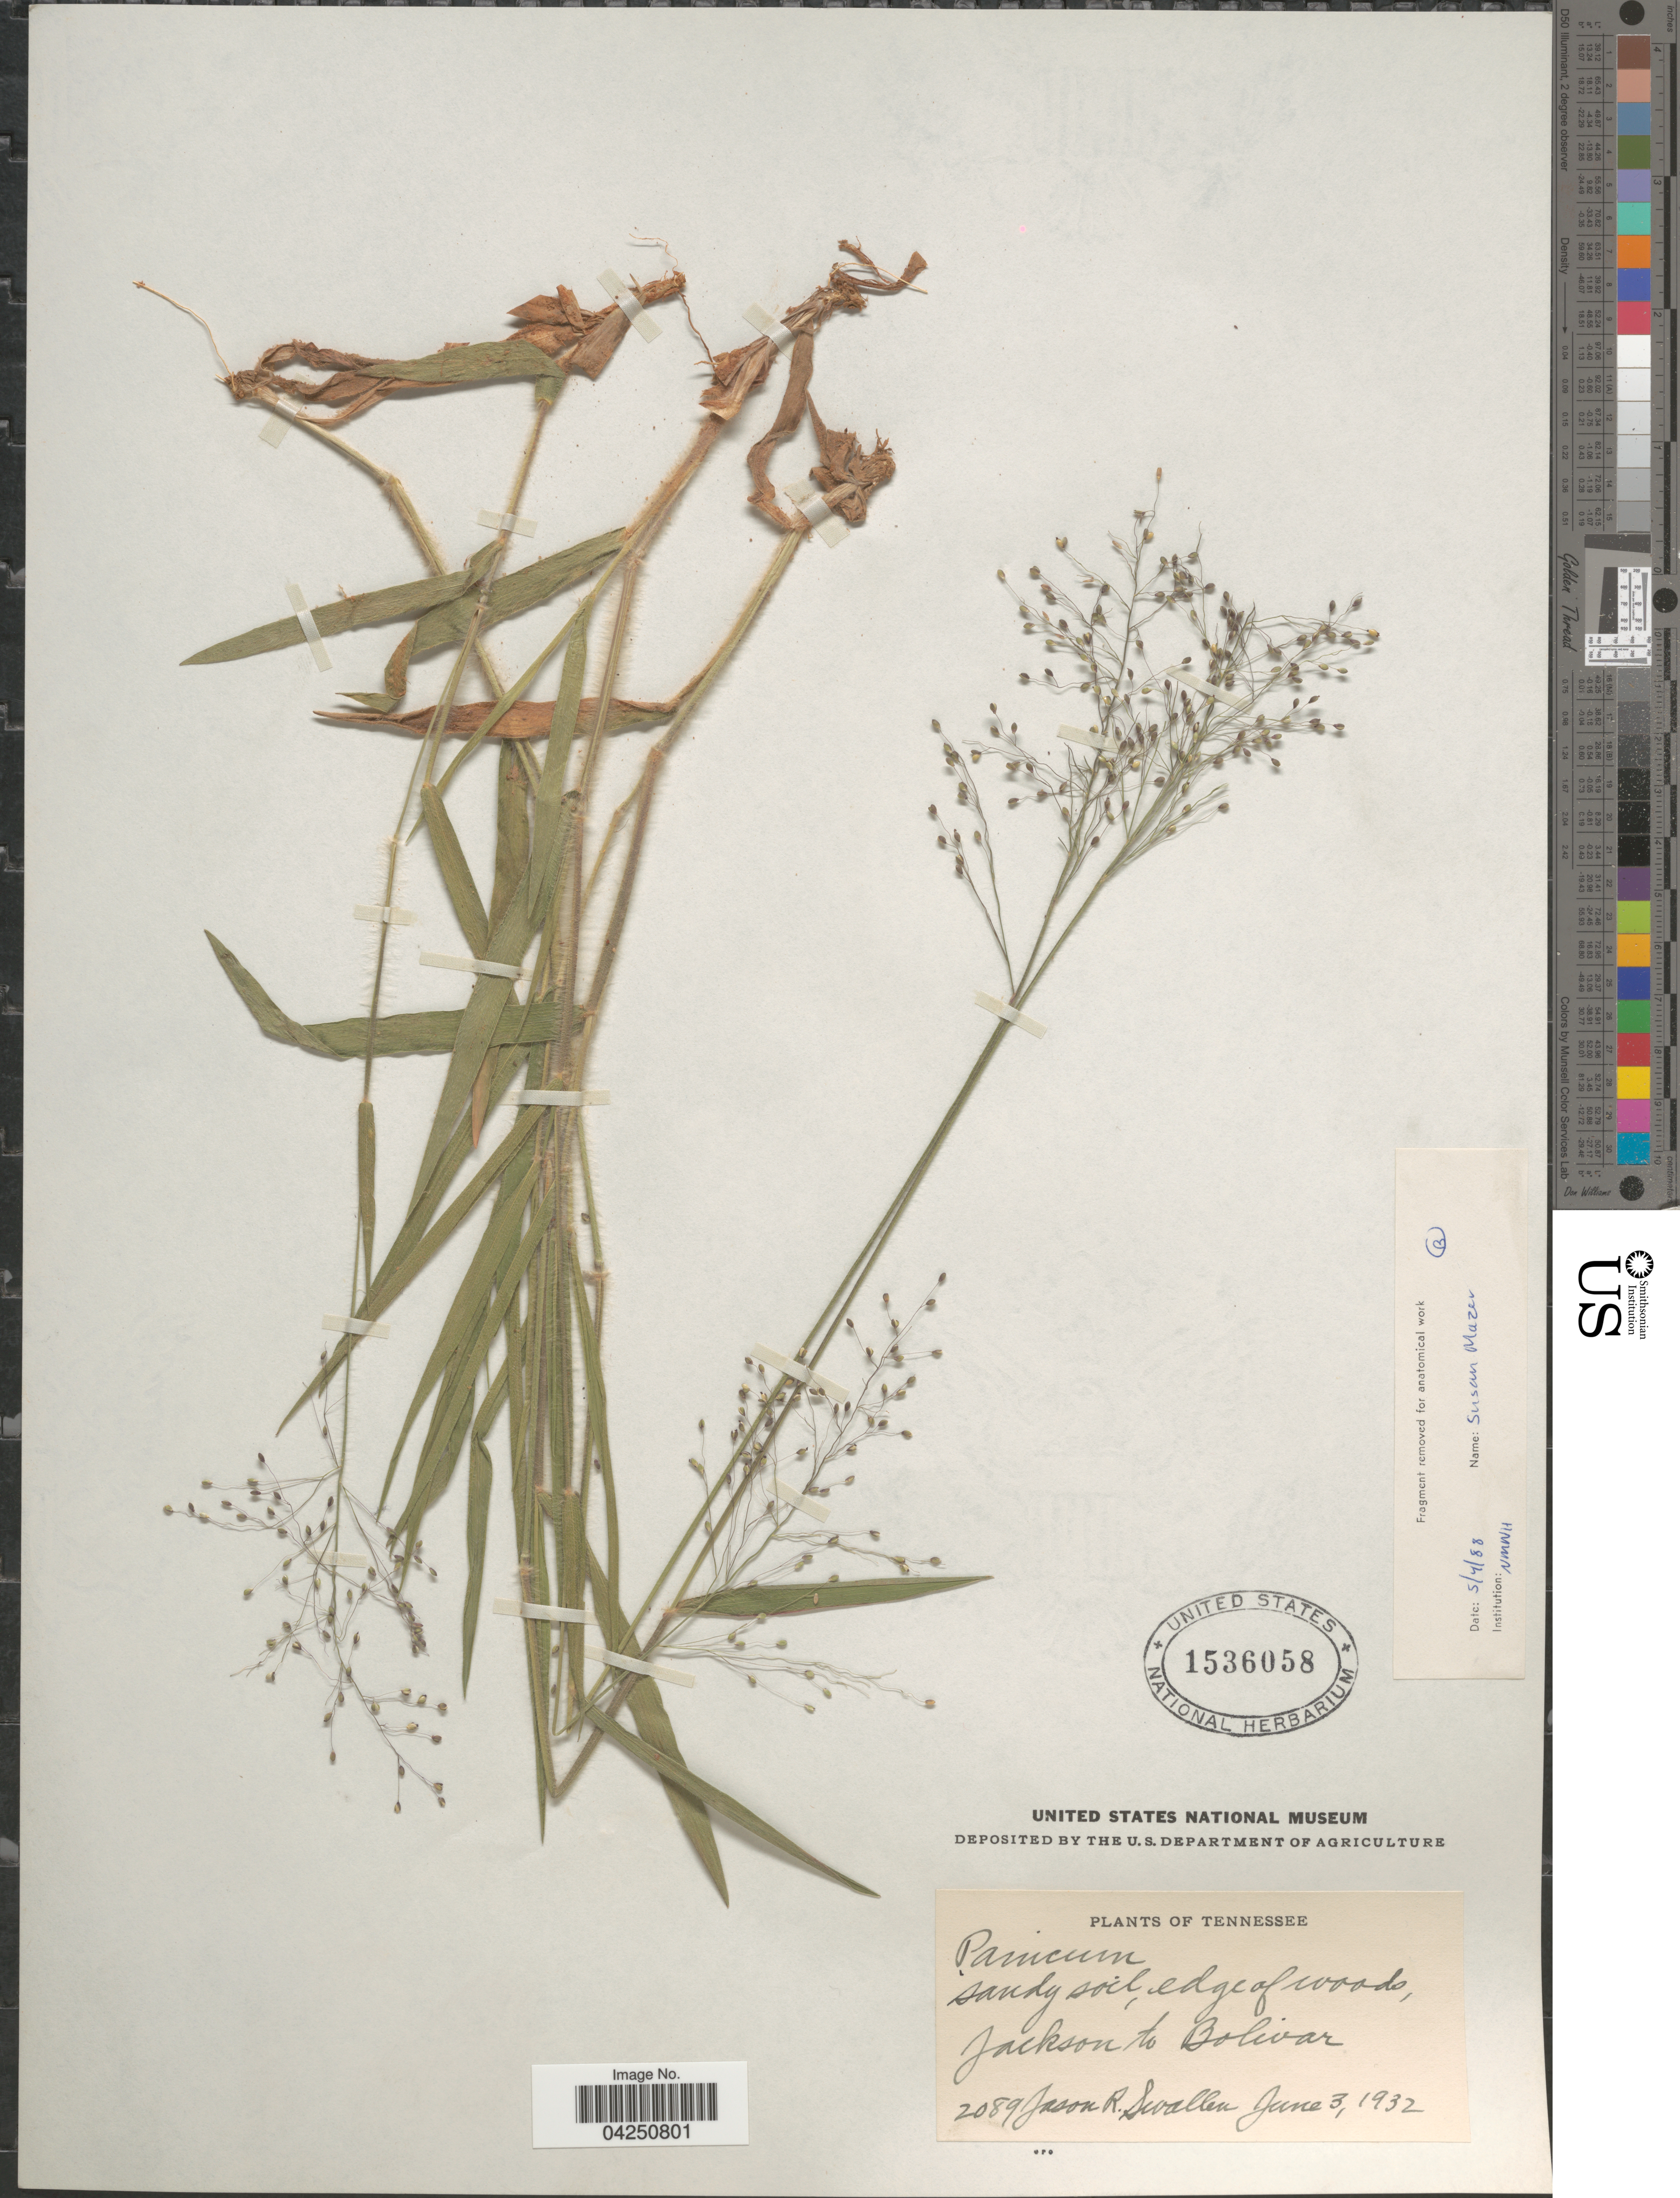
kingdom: Plantae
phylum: Tracheophyta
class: Liliopsida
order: Poales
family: Poaceae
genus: Dichanthelium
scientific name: Dichanthelium acuminatum var. acuminatum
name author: (Sw.) Gould & C.A. Clark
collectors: J. R. Swallen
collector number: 2089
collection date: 1932-06-03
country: United States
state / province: Tennessee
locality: Sandy soil, edge of woods, Jackson to Bolivar.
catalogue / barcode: US 1536058